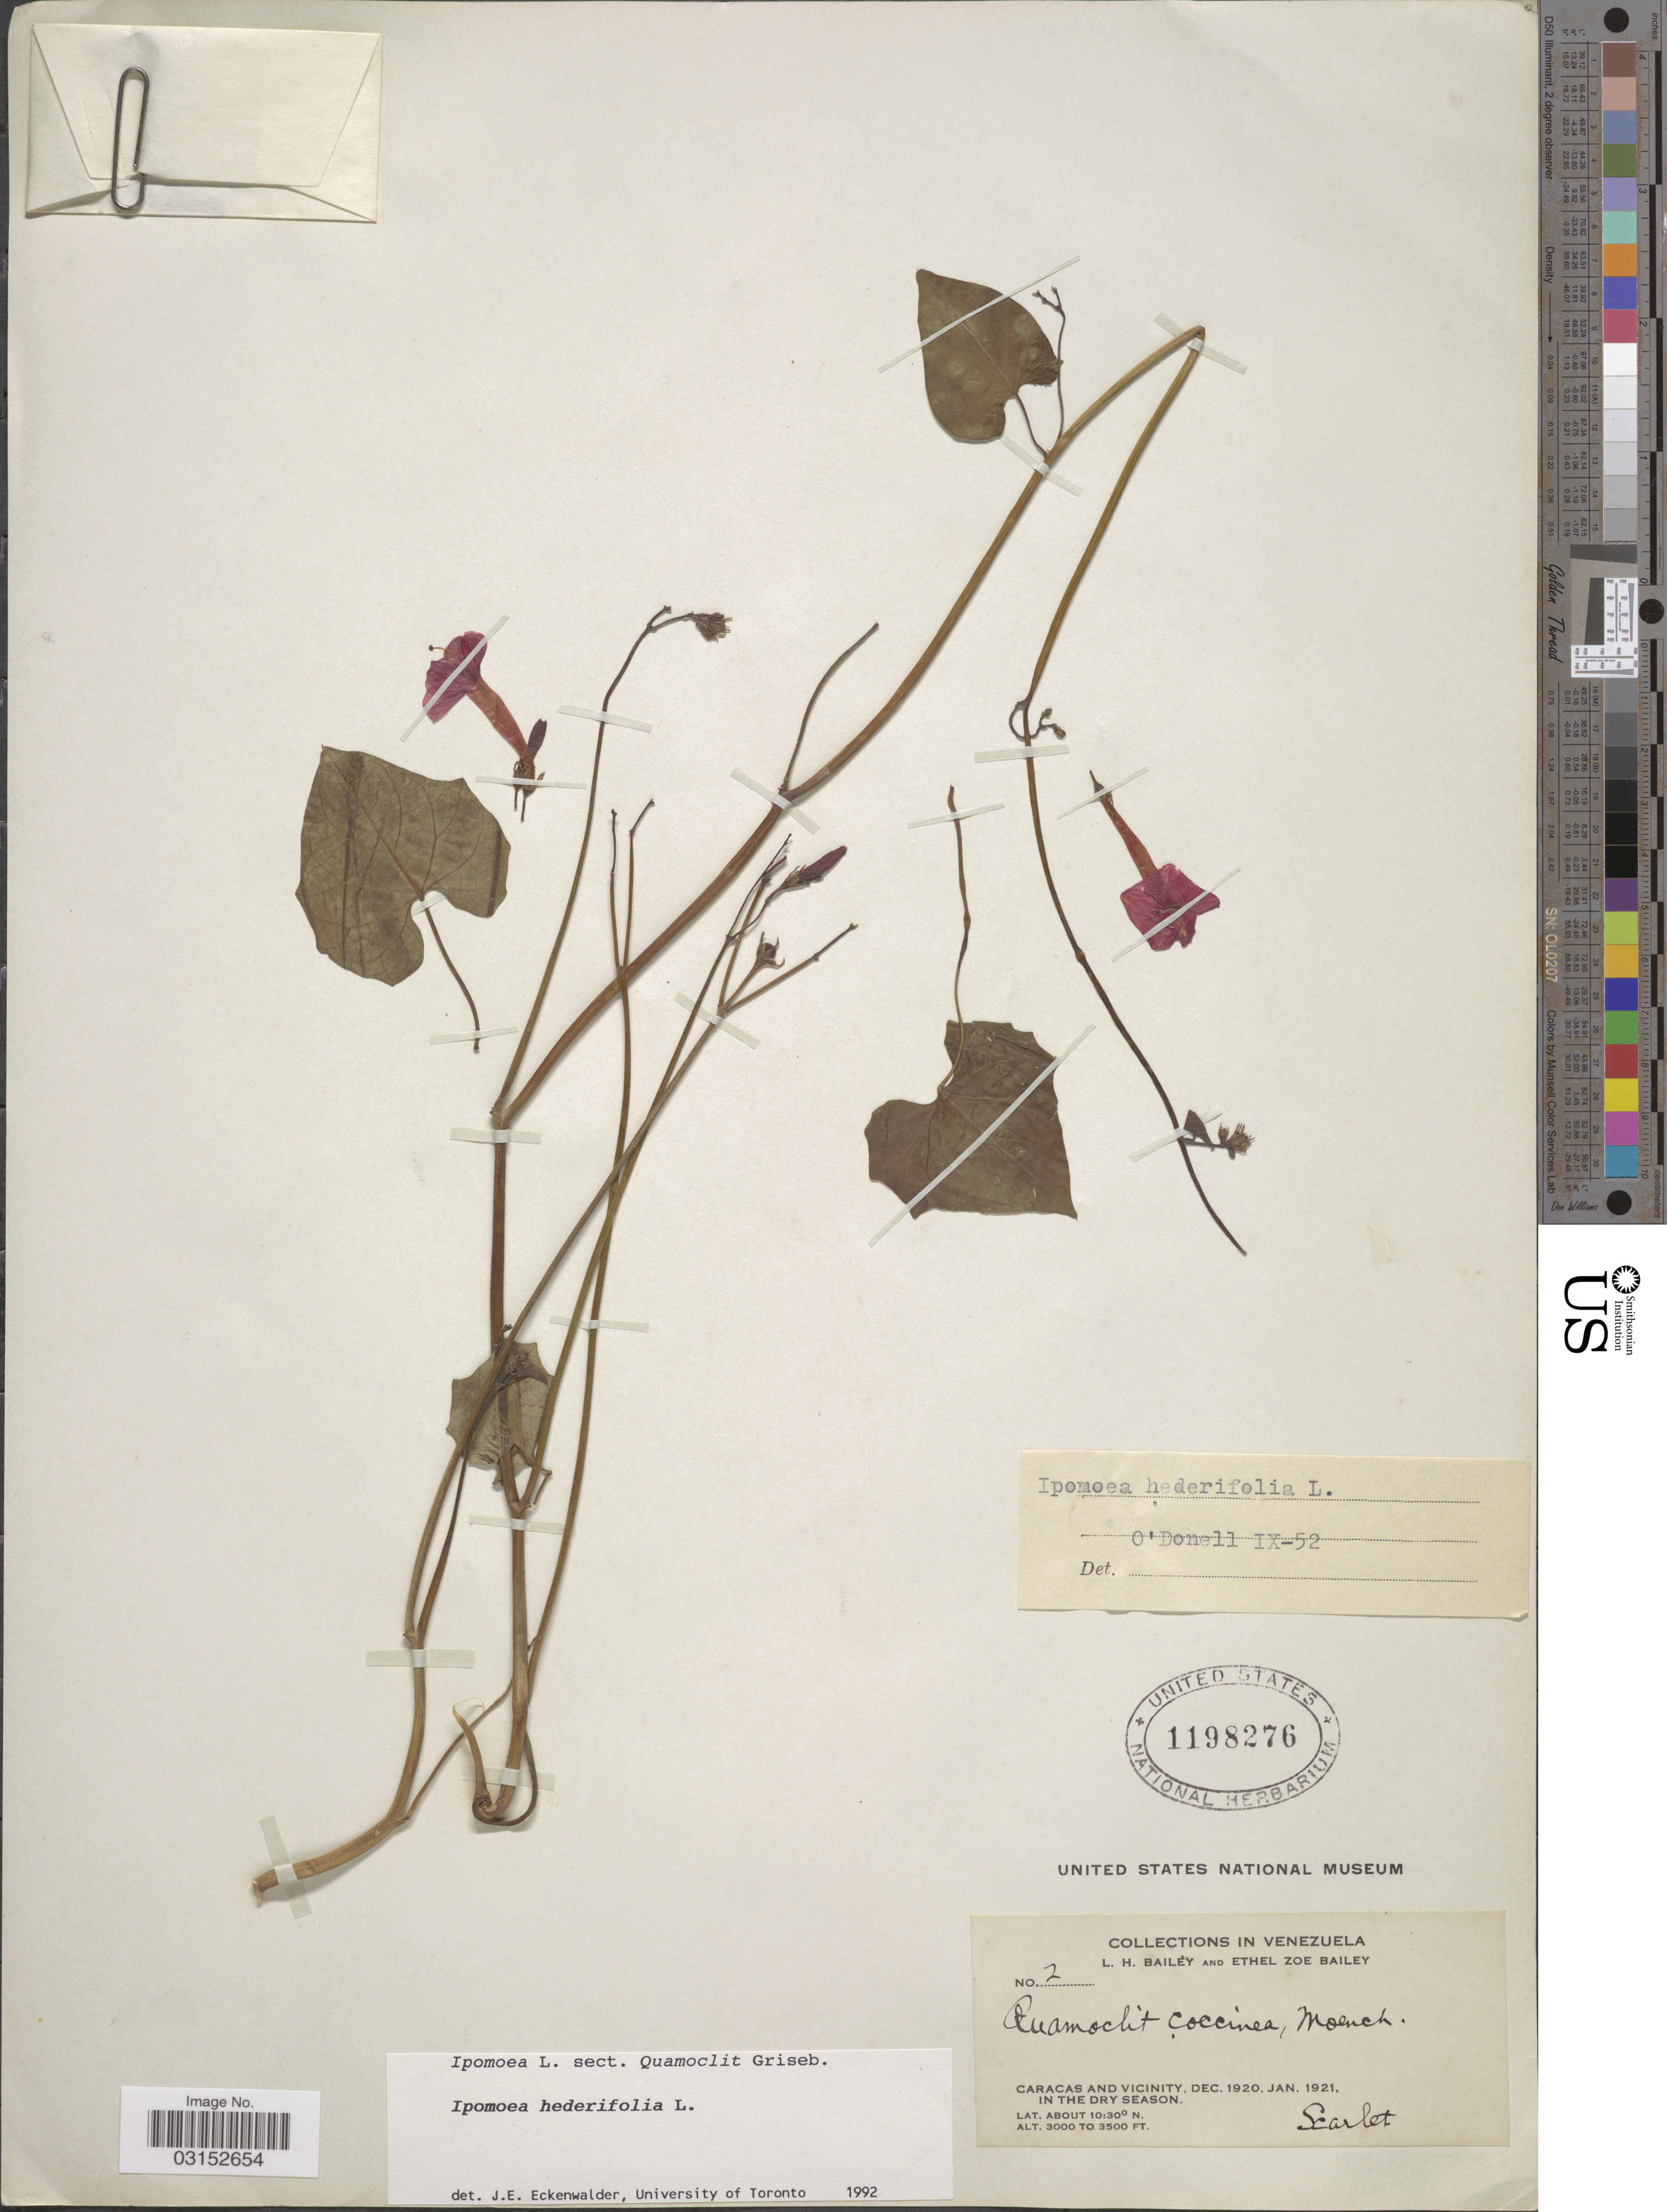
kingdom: Plantae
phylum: Tracheophyta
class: Magnoliopsida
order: Solanales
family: Convolvulaceae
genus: Ipomoea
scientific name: Ipomoea hederifolia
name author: L.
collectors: L. H. Bailey & E. Z. Bailey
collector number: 2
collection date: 1920-12/1921-01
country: Venezuela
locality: Caracas and vicinity.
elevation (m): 914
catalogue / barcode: US 1198276